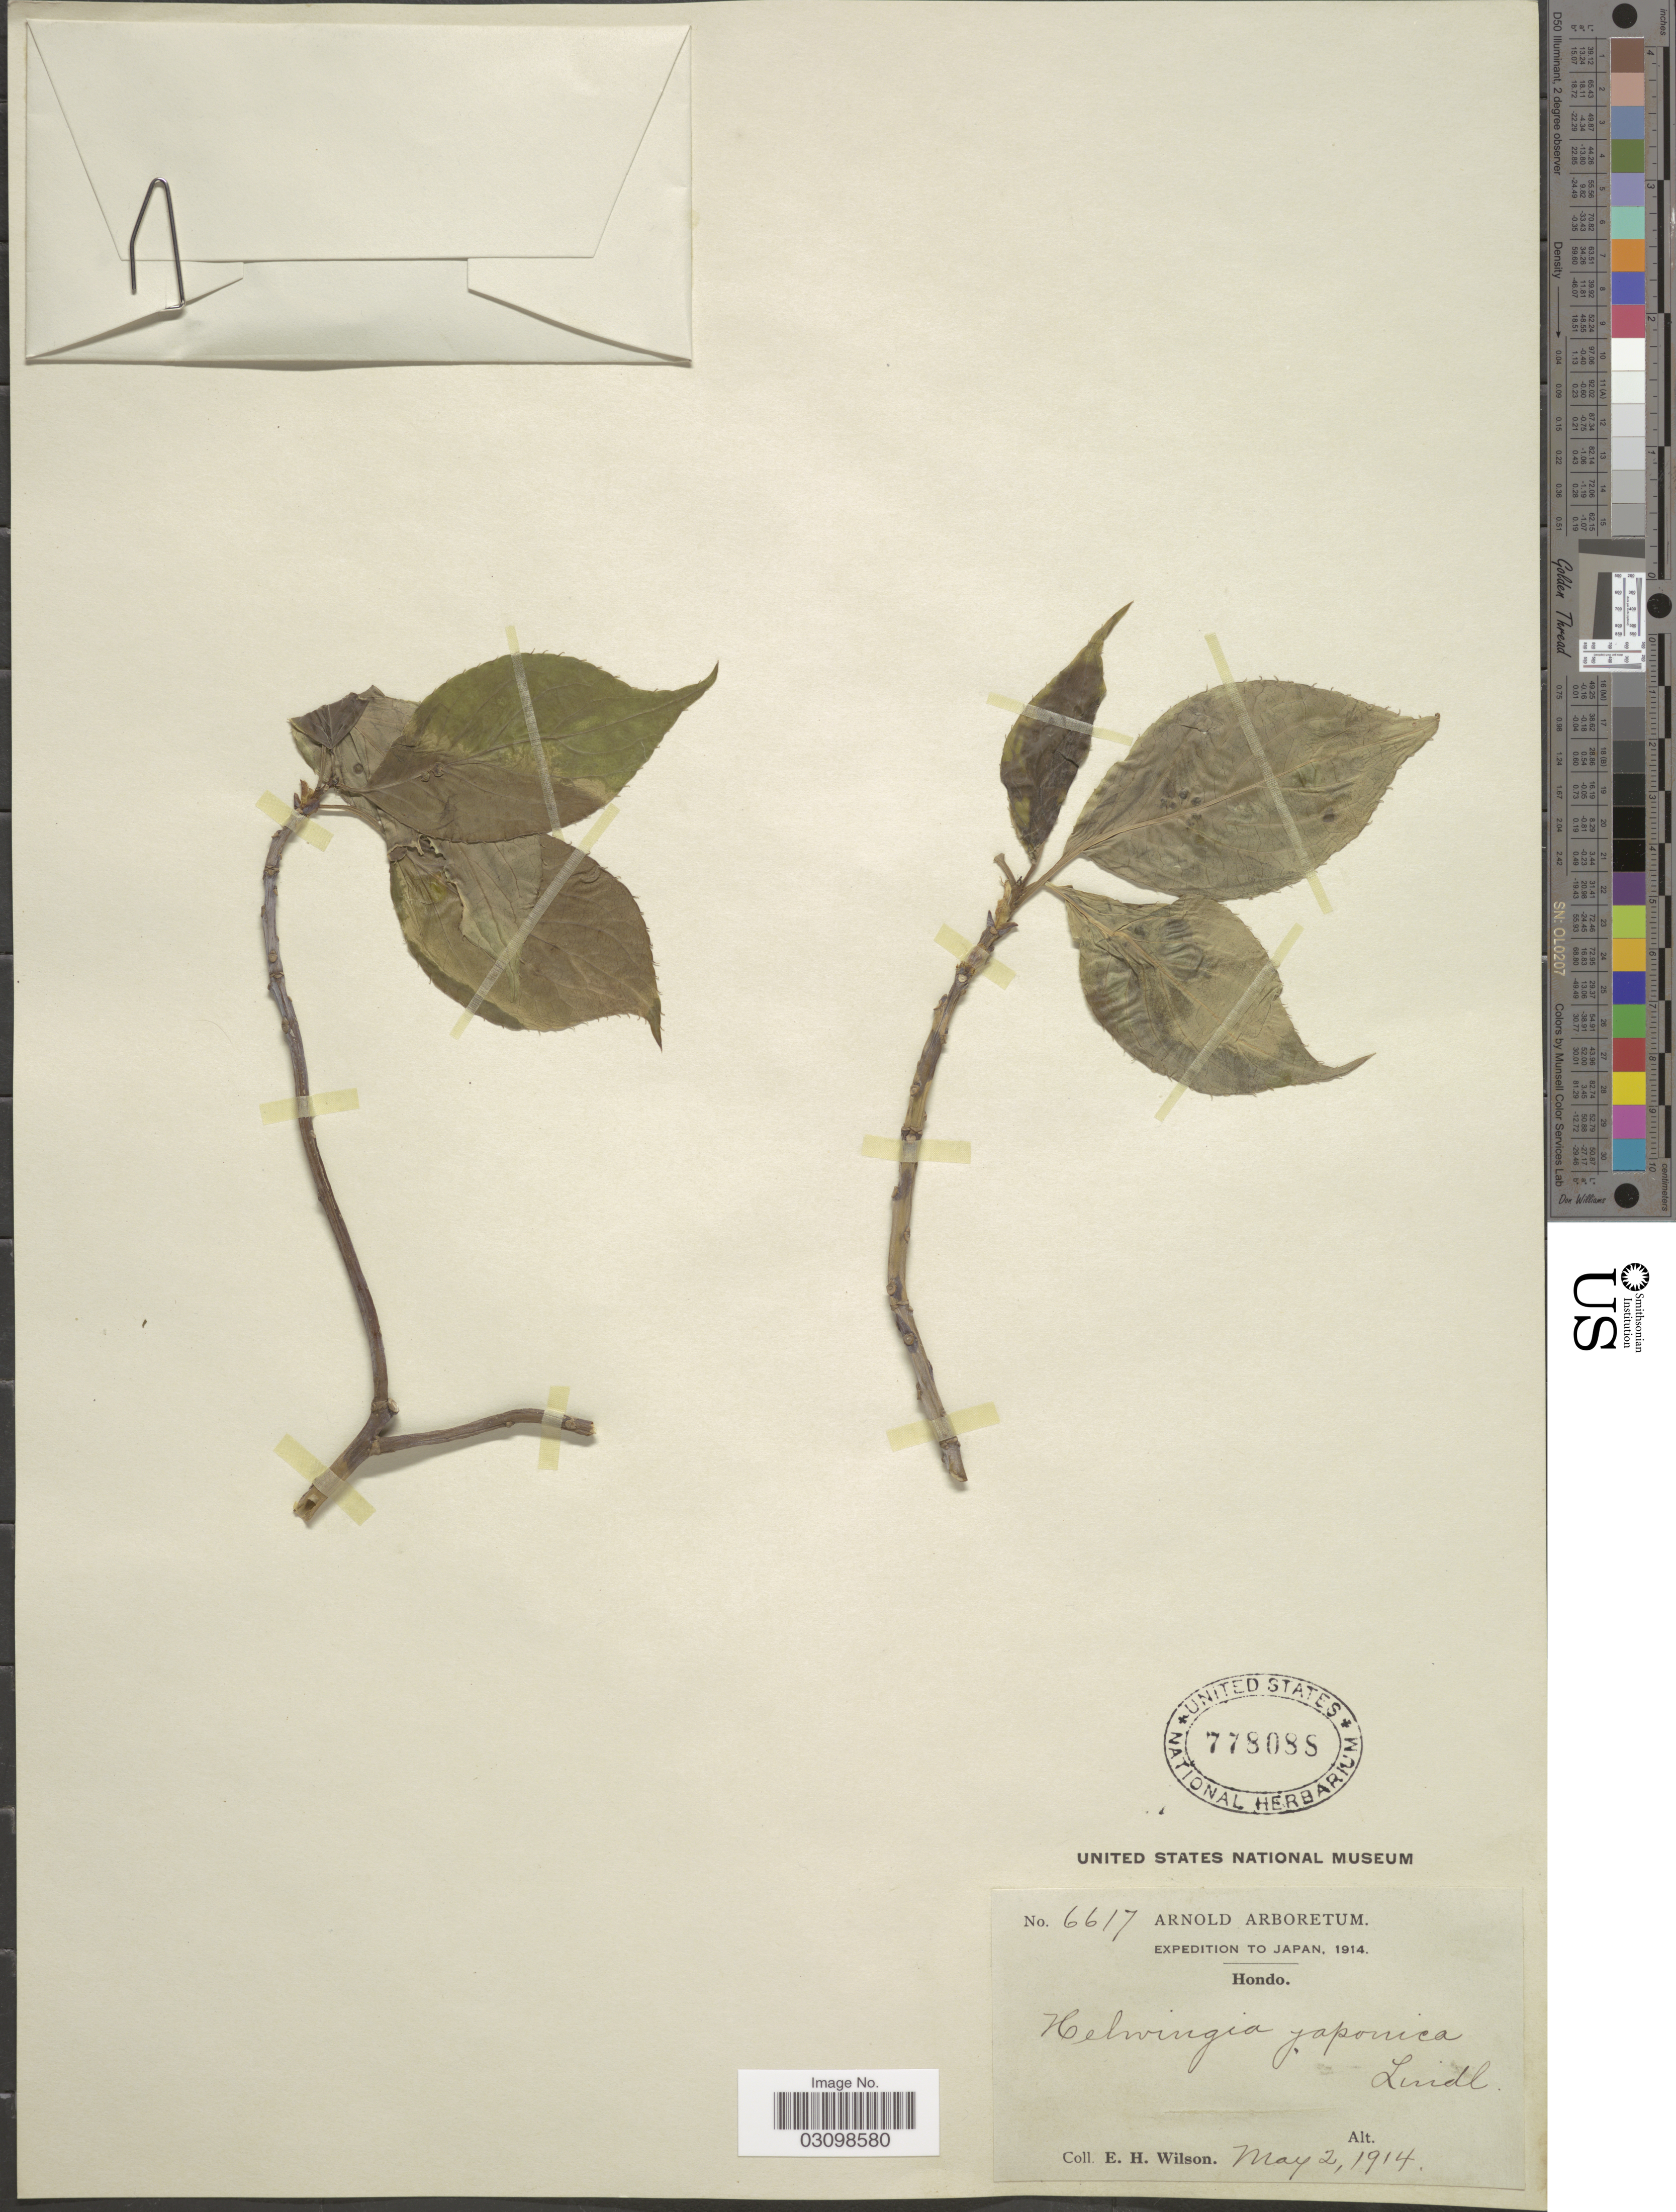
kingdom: Plantae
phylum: Tracheophyta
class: Magnoliopsida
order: Aquifoliales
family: Helwingiaceae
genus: Helwingia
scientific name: Helwingia japonica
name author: (Thunb.) Dietr.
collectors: E. Wilson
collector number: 6617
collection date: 1914-05-02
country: Japan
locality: Hondo.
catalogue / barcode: US 778088